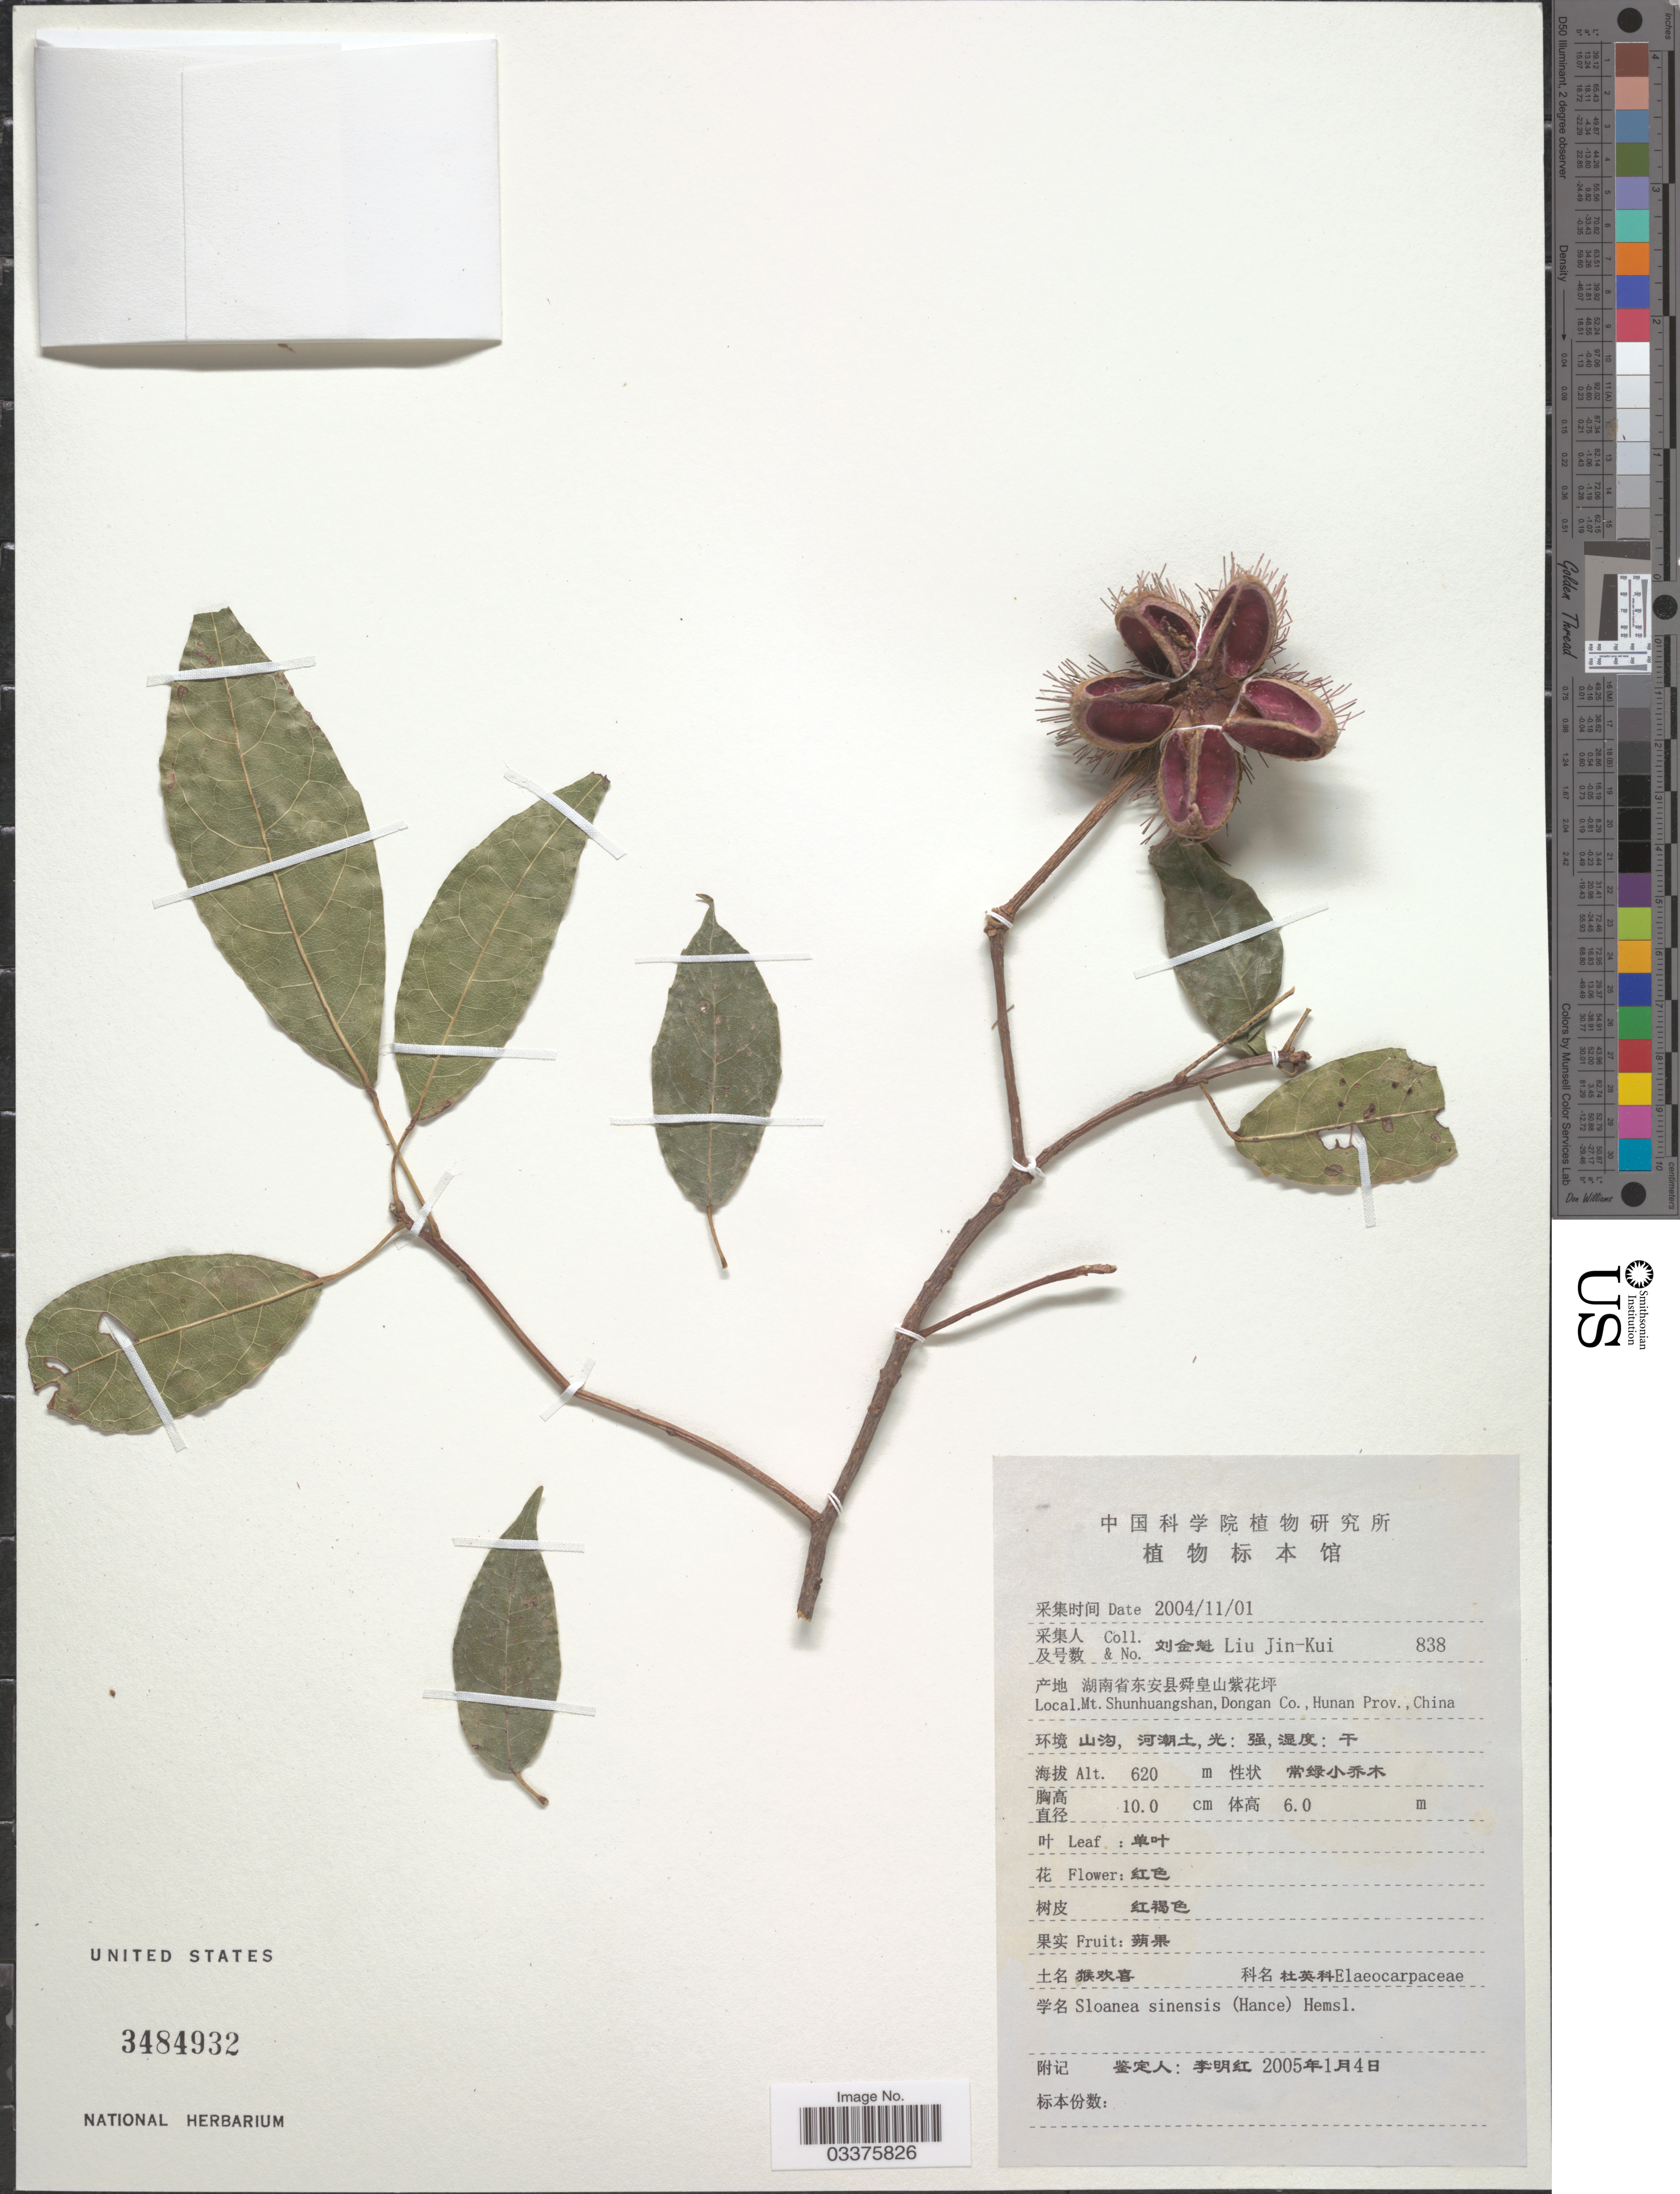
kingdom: Plantae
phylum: Tracheophyta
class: Magnoliopsida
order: Oxalidales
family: Elaeocarpaceae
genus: Sloanea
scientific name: Sloanea sinensis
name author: (Hance) Hu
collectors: Liu Jin-Kui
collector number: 838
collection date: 2004-11-01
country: China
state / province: Hunan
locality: Mt. Shunhuangshan, Dongan Co.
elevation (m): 620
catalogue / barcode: US 3484932